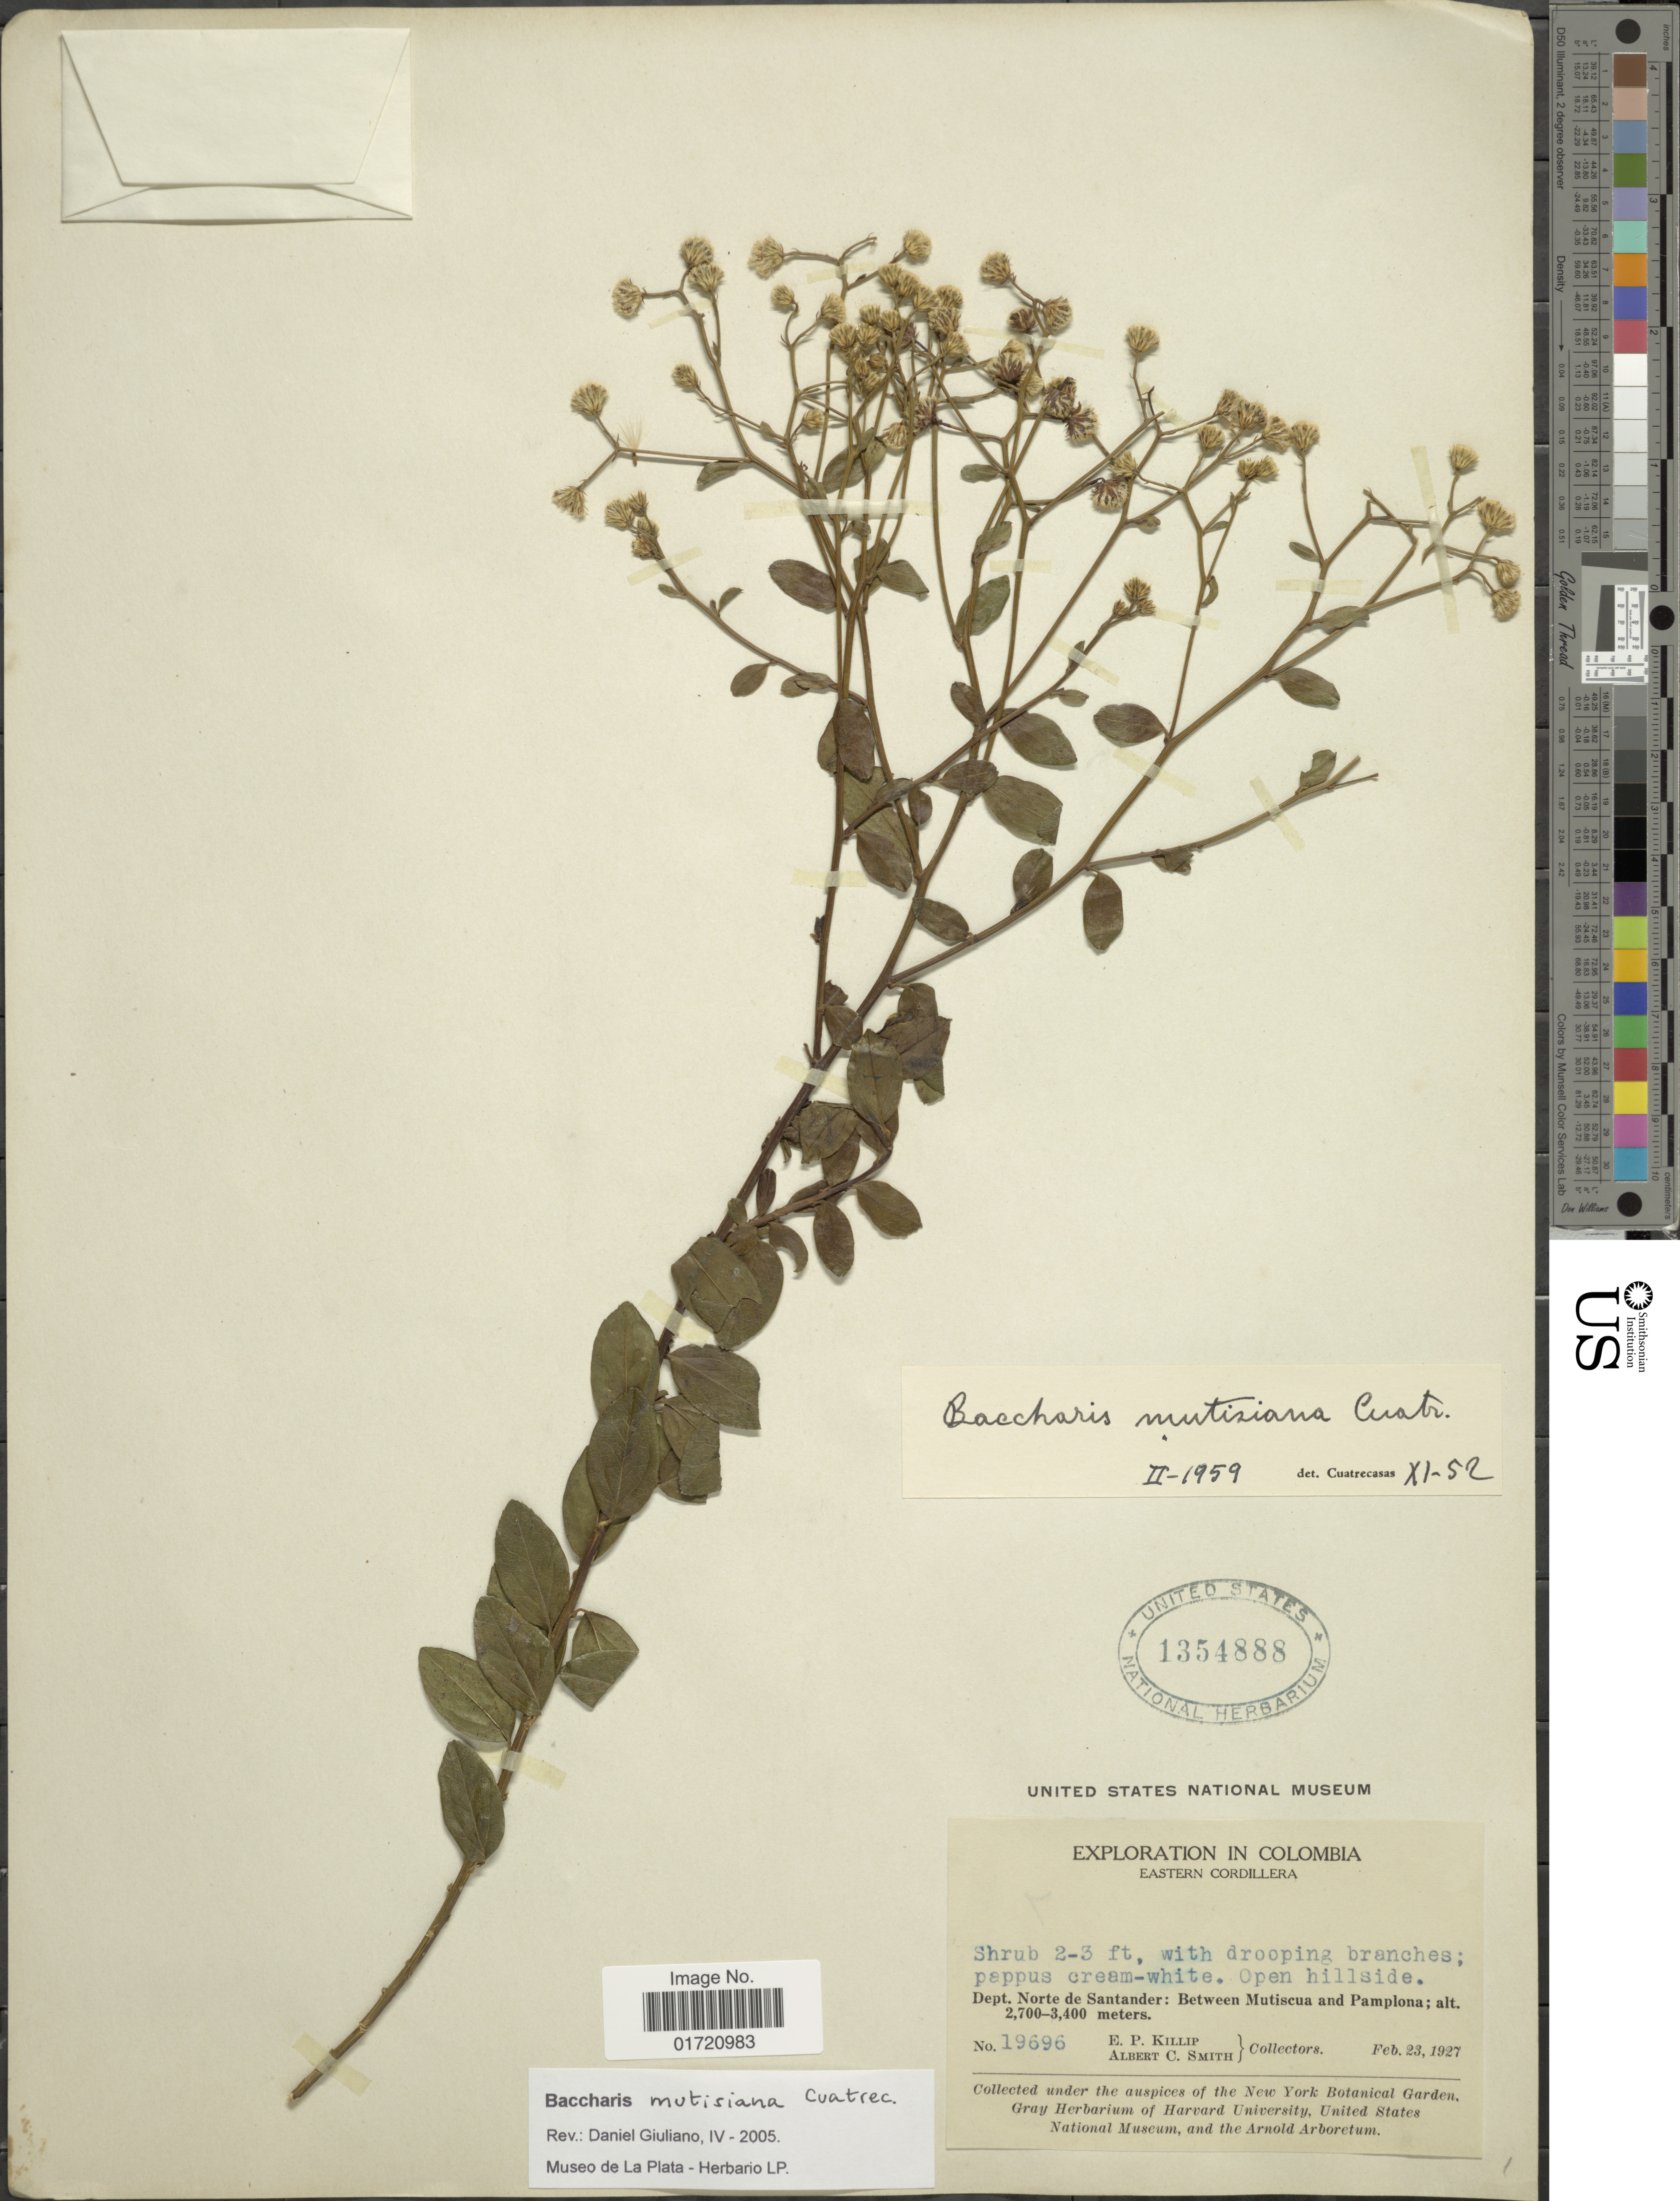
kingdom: Plantae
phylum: Tracheophyta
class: Magnoliopsida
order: Asterales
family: Asteraceae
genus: Baccharis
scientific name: Baccharis mutisiana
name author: Cuatrec.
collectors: E. P. Killip & A. C. Smith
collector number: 19696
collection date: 1927-02-23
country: Colombia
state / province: Norte de Santander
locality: Eastern Cordillera, Between Mutiscua and Pamplona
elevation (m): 2700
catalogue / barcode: US 1354888